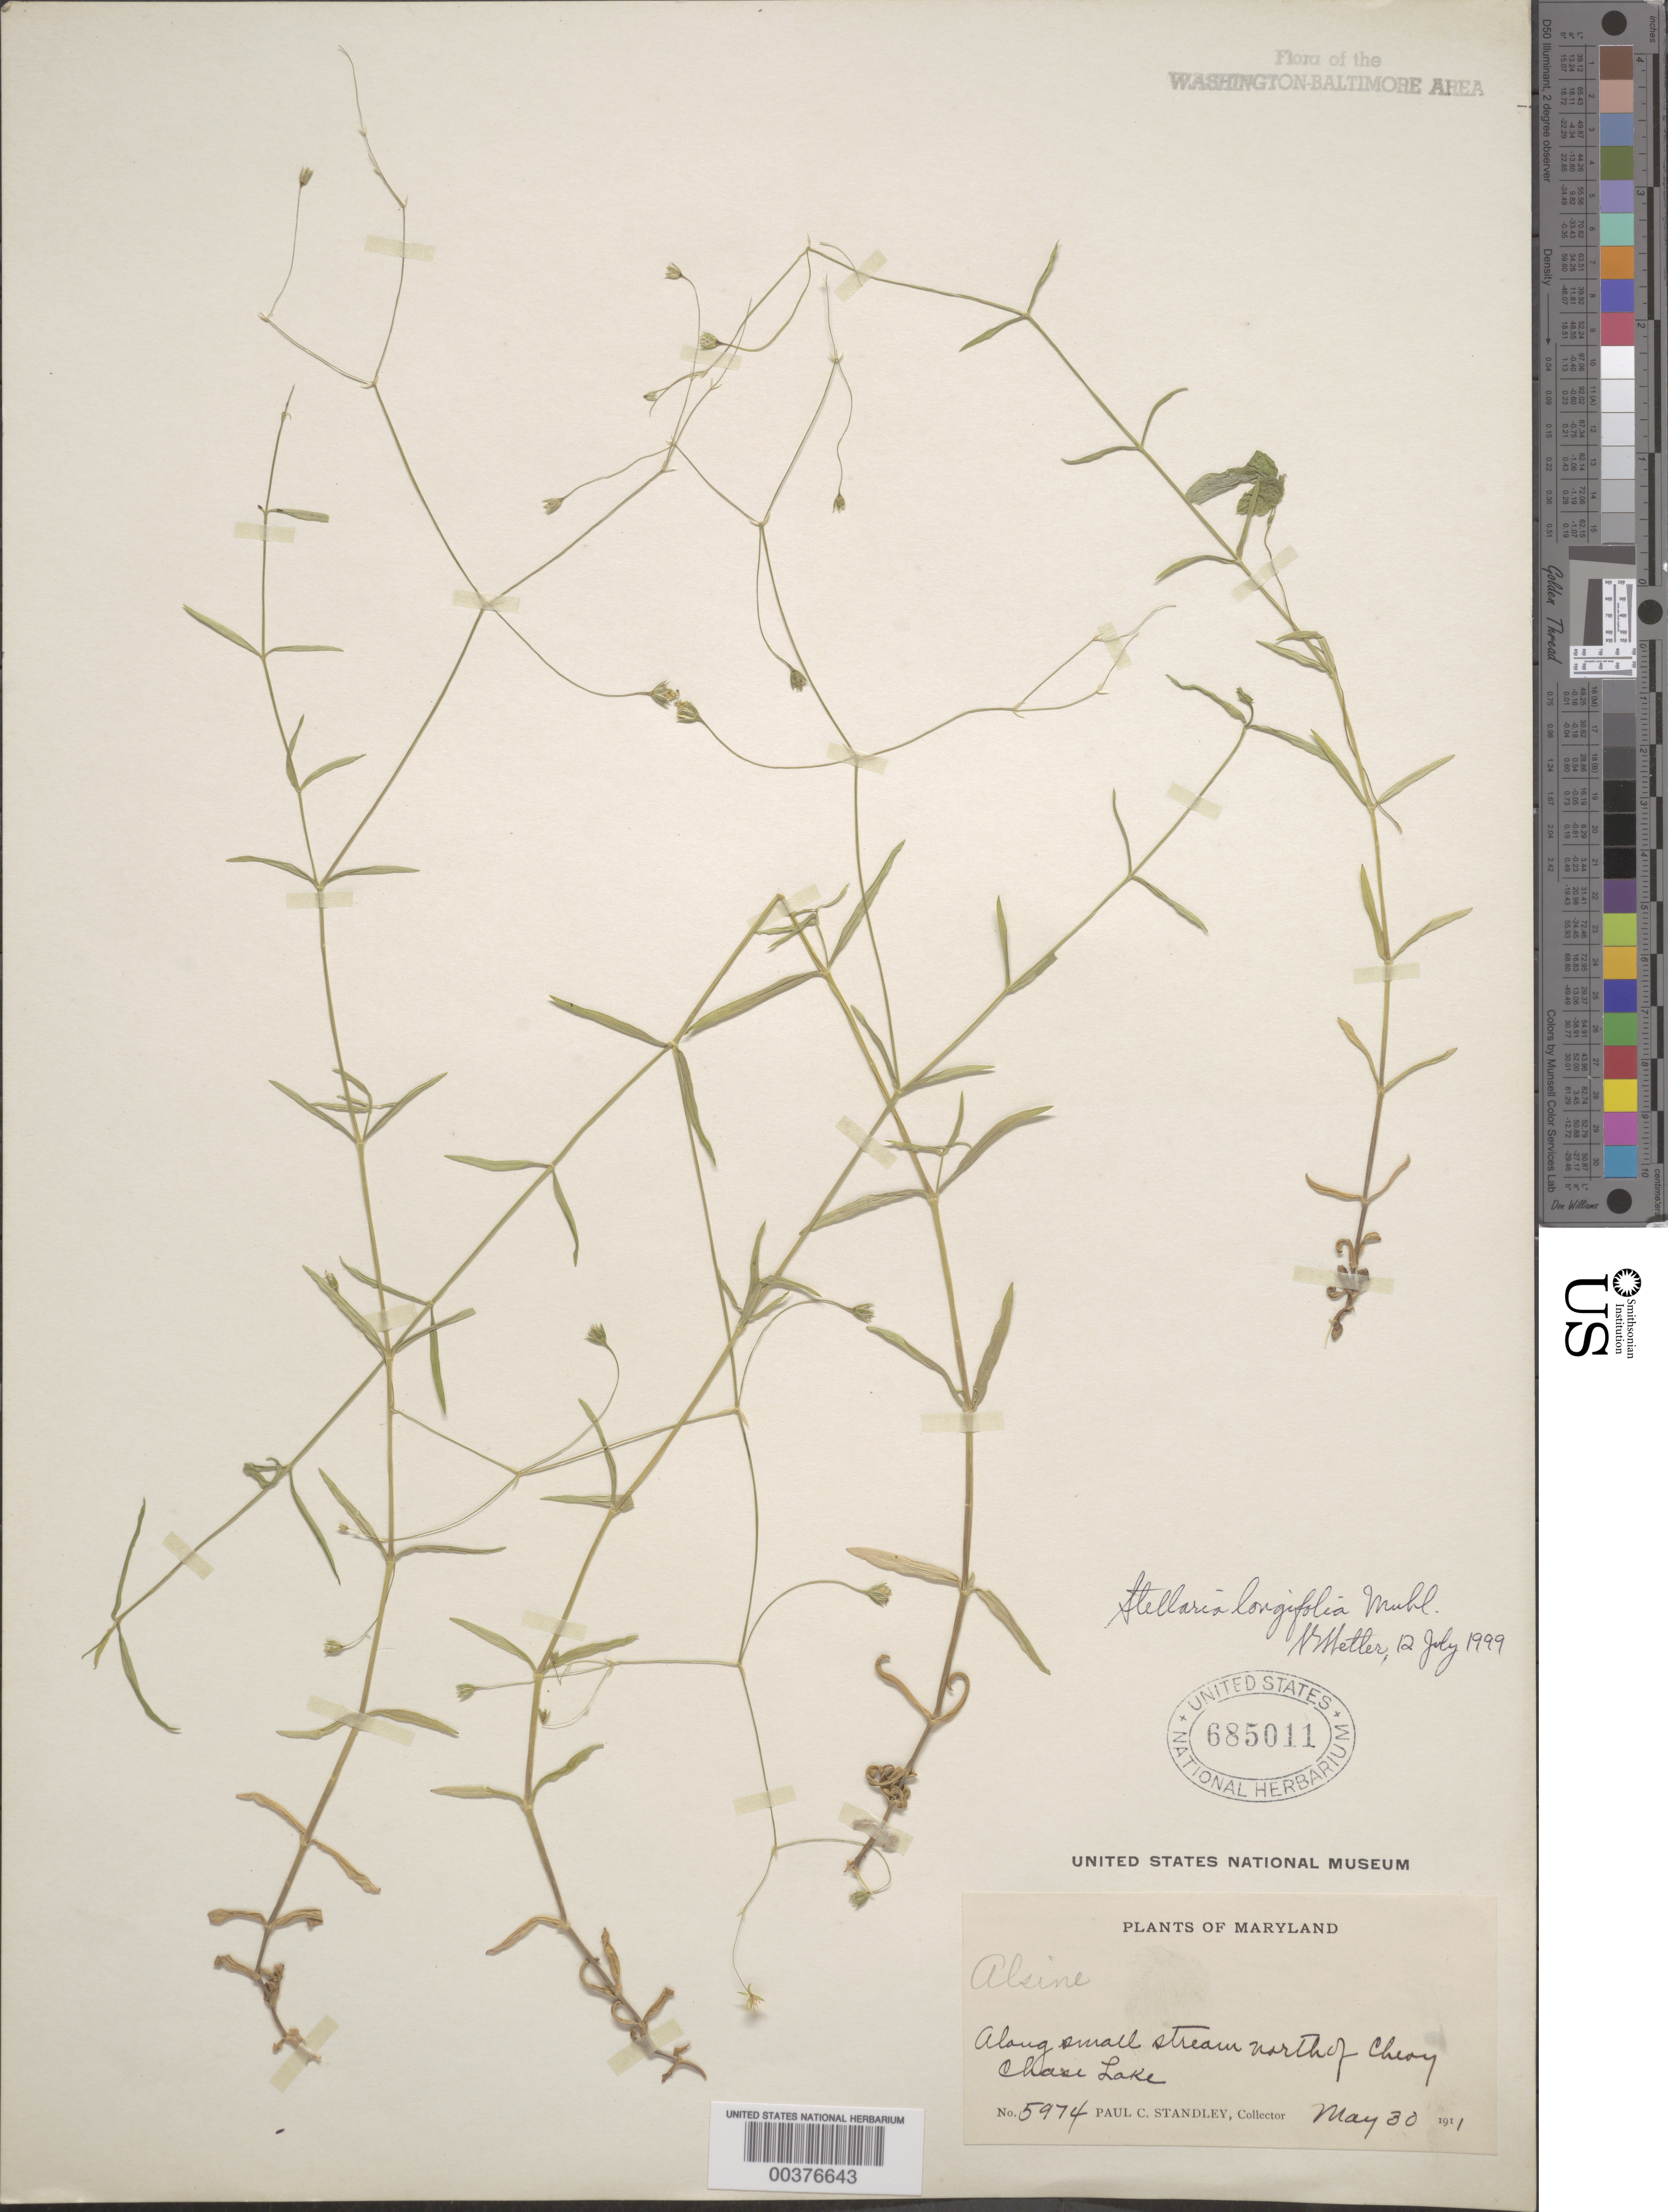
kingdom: Plantae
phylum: Tracheophyta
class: Magnoliopsida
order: Caryophyllales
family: Caryophyllaceae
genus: Stellaria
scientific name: Stellaria longifolia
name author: Muhl. ex Willd.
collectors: P. C. Standley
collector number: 5974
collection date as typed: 30 May 1911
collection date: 1911-05-30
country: United States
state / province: Maryland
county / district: Montgomery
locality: North of Chevy Chase Lake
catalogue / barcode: US 685011